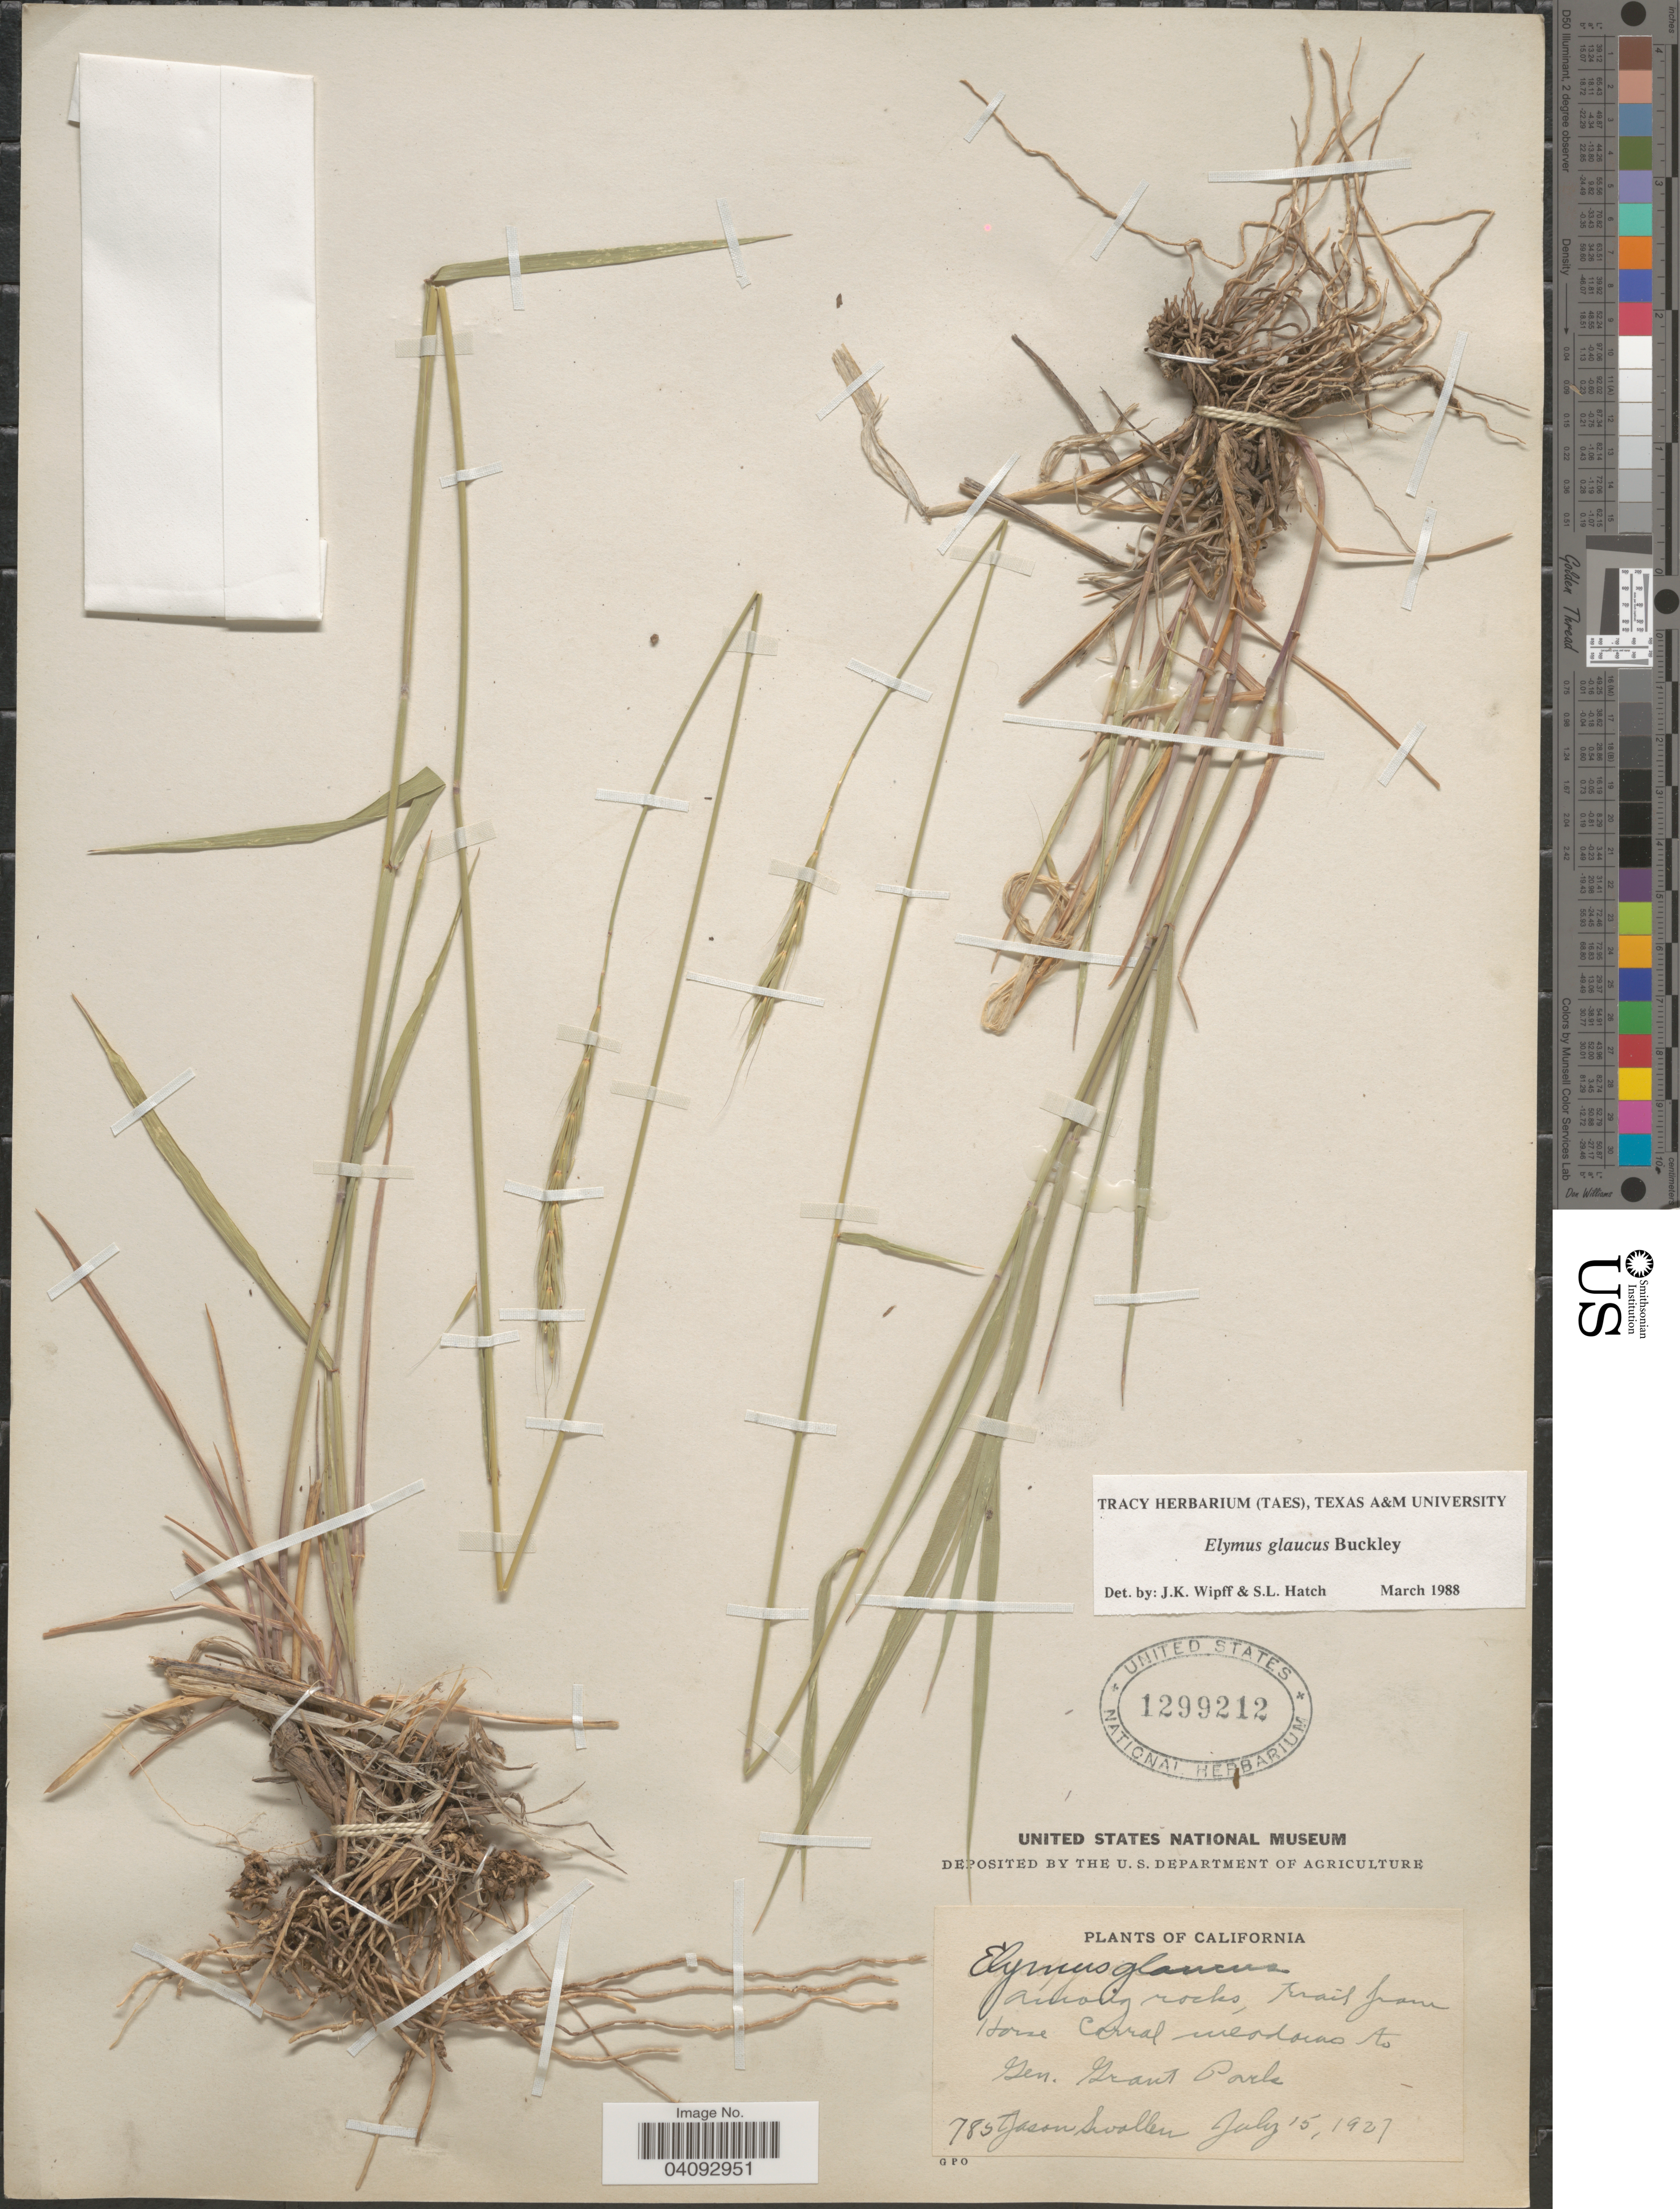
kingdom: Plantae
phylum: Tracheophyta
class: Liliopsida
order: Poales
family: Poaceae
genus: Elymus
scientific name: Elymus glaucus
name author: Buckley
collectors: J. R. Swallen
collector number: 785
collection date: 1927-07-15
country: United States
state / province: California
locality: Among rocks, trail from Horse Corral meadows to Gen. Grant Park.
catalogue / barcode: US 1299212